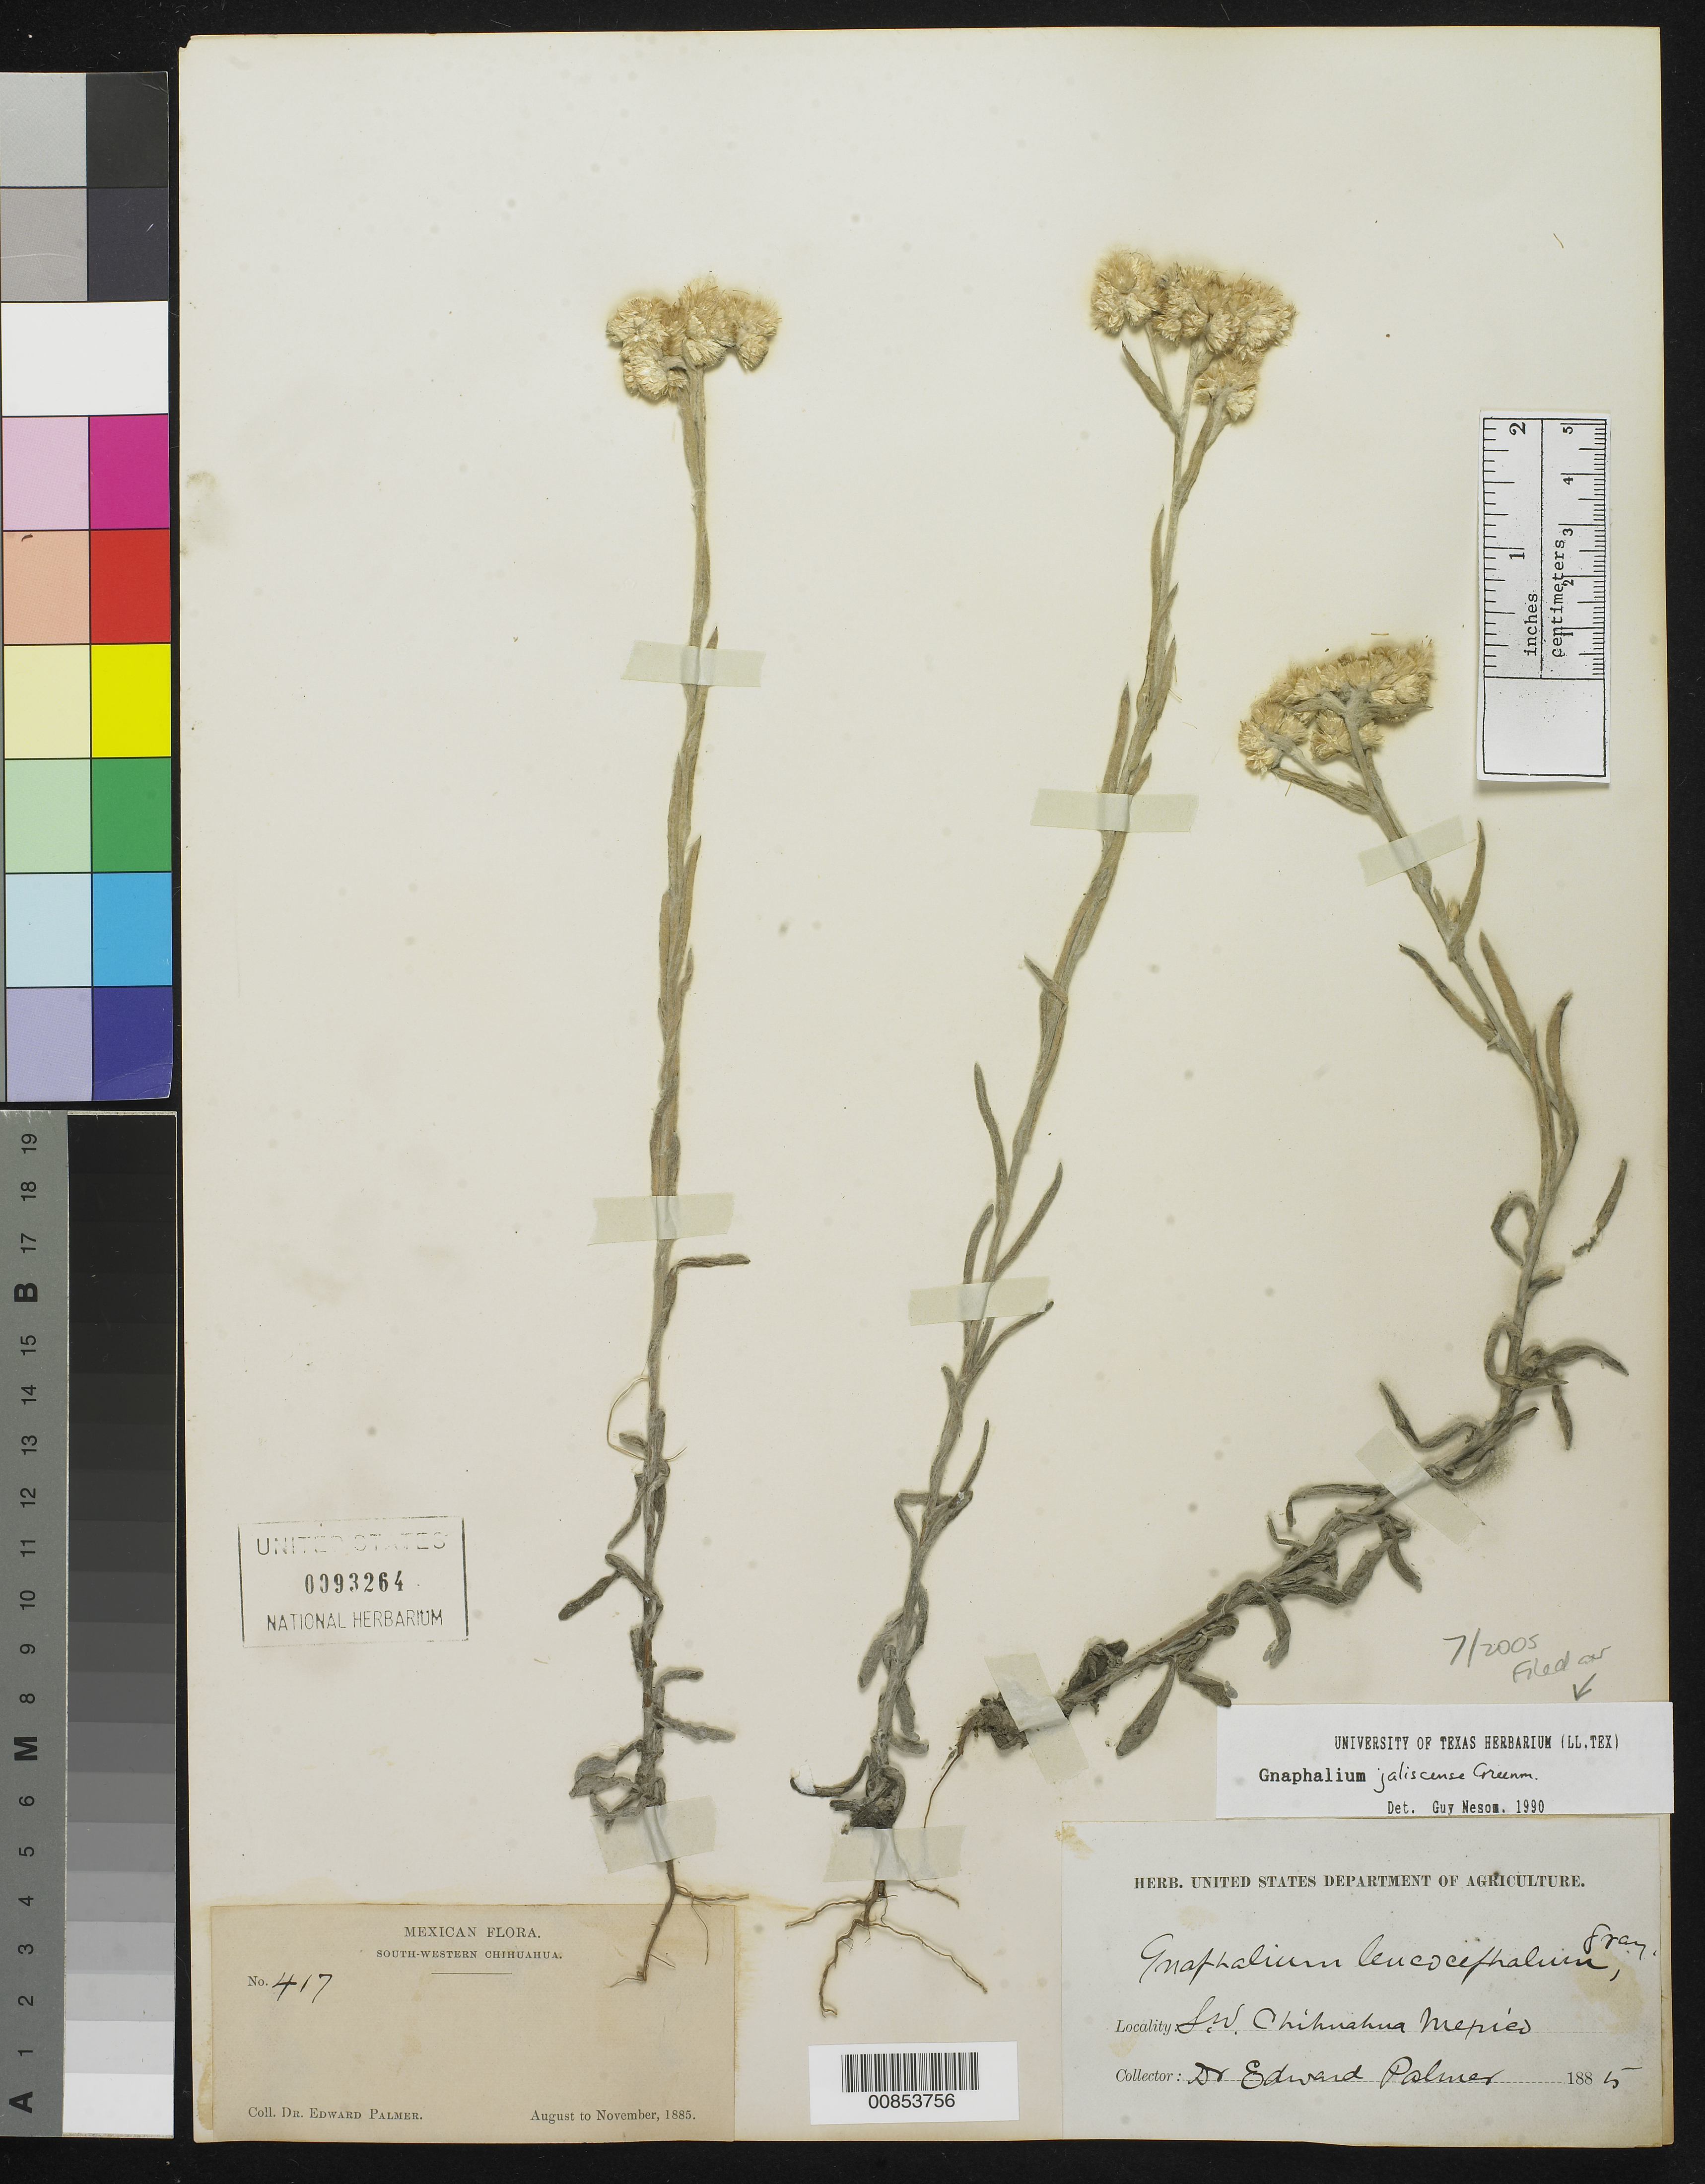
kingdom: Plantae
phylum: Tracheophyta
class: Magnoliopsida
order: Asterales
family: Asteraceae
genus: Pseudognaphalium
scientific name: Pseudognaphalium jaliscense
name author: (Greenm.) Anderb.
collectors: E. Palmer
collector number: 417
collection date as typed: Aug 1885 to -- Nov 1885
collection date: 1885-08/1885-11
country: Mexico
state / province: Chihuahua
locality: South-Western Chihuahua.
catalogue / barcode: US 93264